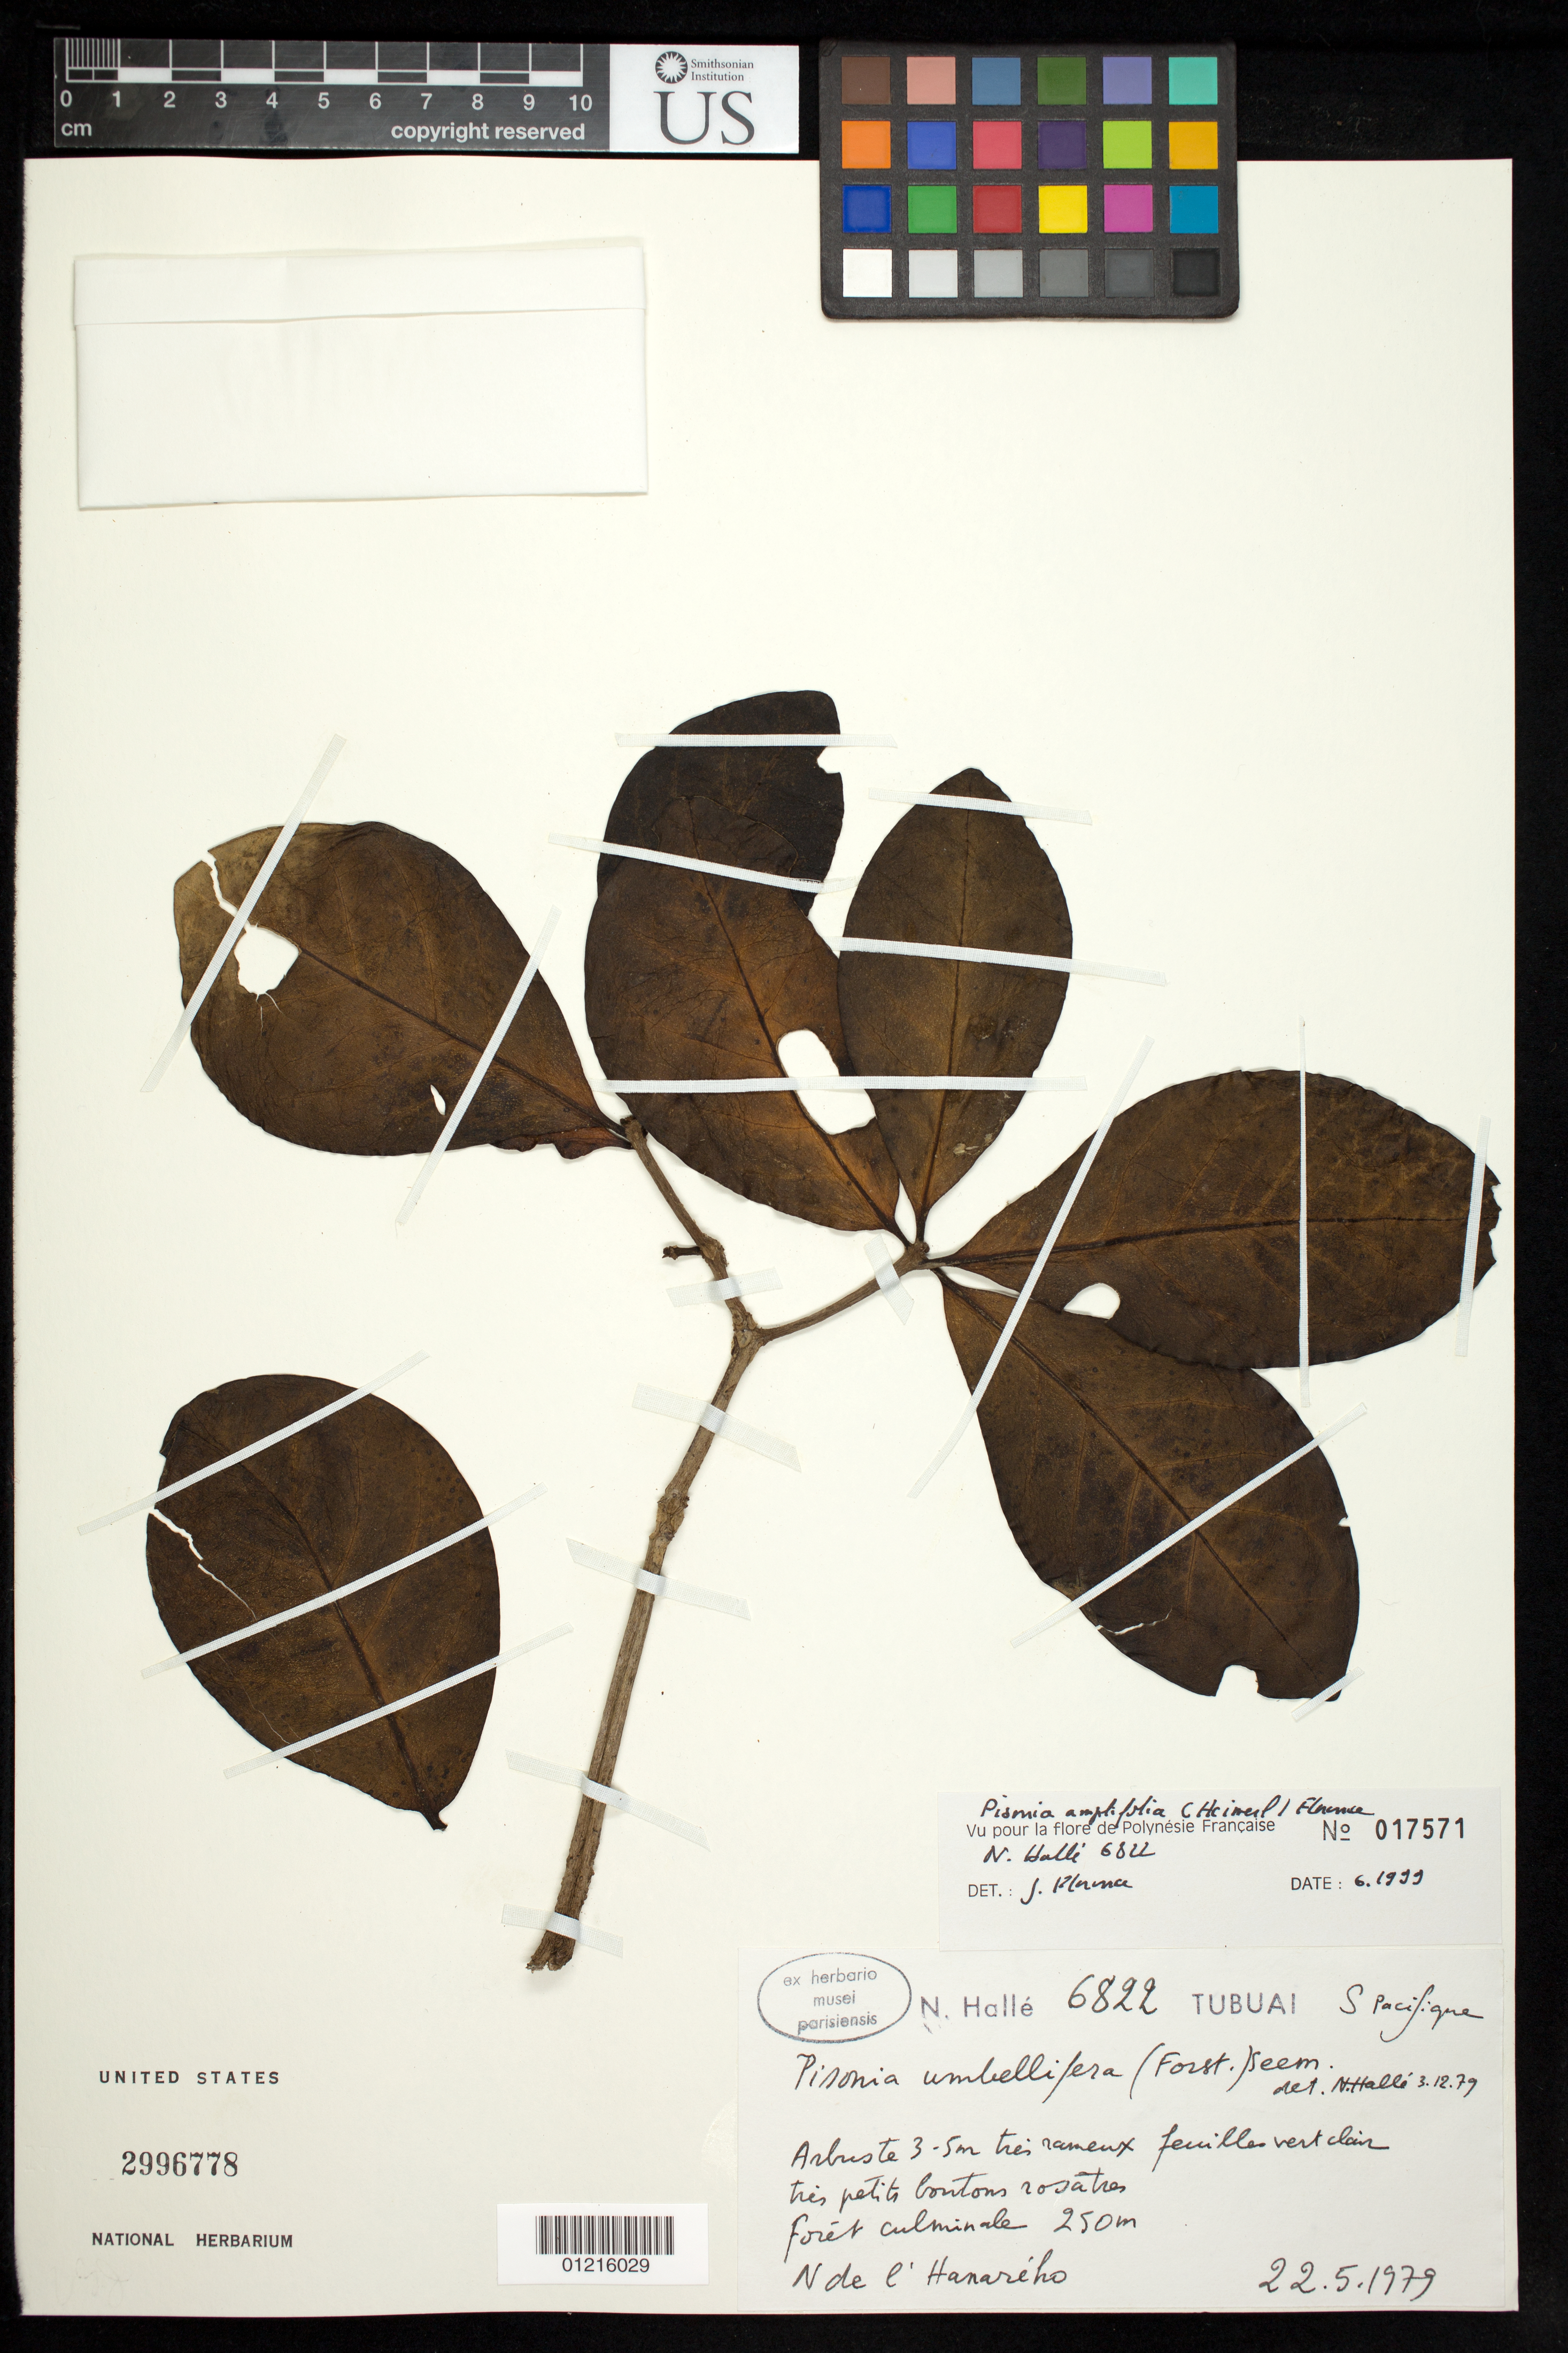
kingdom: Plantae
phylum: Tracheophyta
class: Magnoliopsida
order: Caryophyllales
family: Nyctaginaceae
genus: Ceodes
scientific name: Ceodes amplifolia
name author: (Heimerl) Rossetto & Caraballo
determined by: Wagner, W. L., (BOT), Smithsonian Institution - National Museum of Natural History (UNITED STATES)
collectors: N. Hallé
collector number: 6822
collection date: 1979-05-22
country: French Polynesia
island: Tubuai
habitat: Forèt culminale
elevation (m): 250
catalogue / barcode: US 2996778